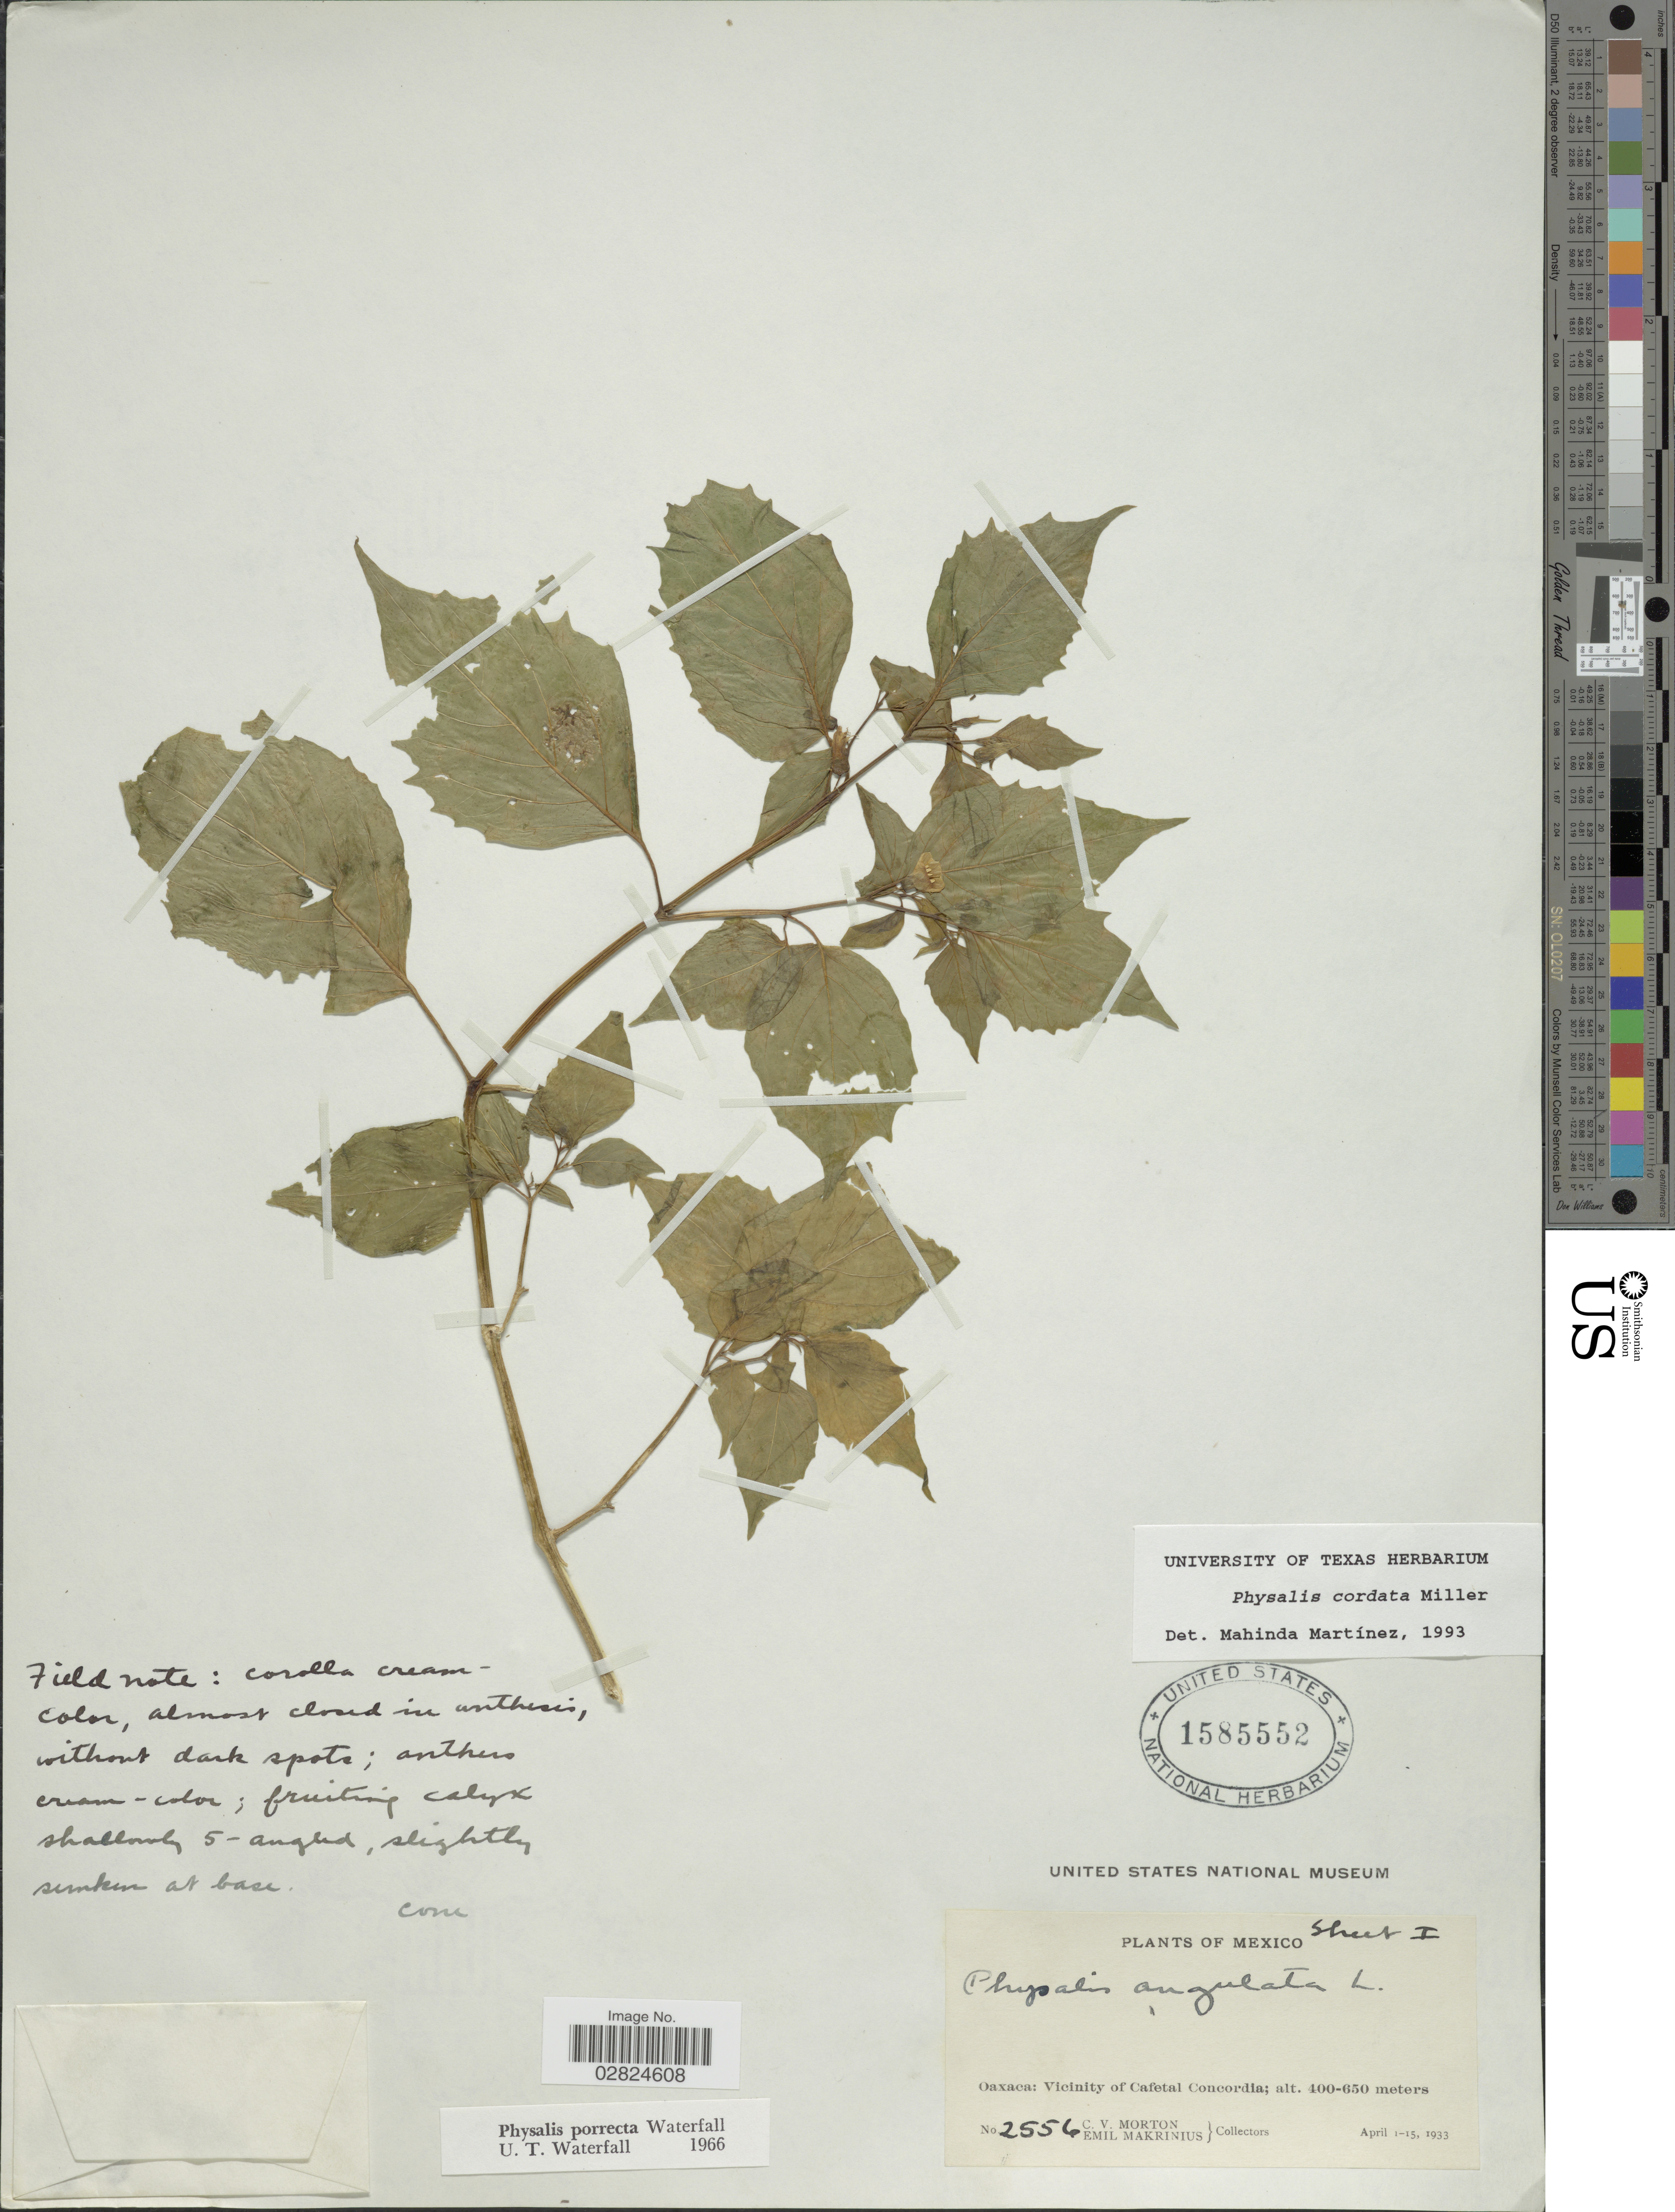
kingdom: Plantae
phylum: Tracheophyta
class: Magnoliopsida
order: Solanales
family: Solanaceae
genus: Physalis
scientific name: Physalis cordata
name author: Mill.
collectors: C. V. Morton & E. Makrinius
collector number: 2556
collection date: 1933-04-01/1933-04-15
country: Mexico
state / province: Oaxaca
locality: Vicinity of Cafetal Concordia.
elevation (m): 400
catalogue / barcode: US 1585552